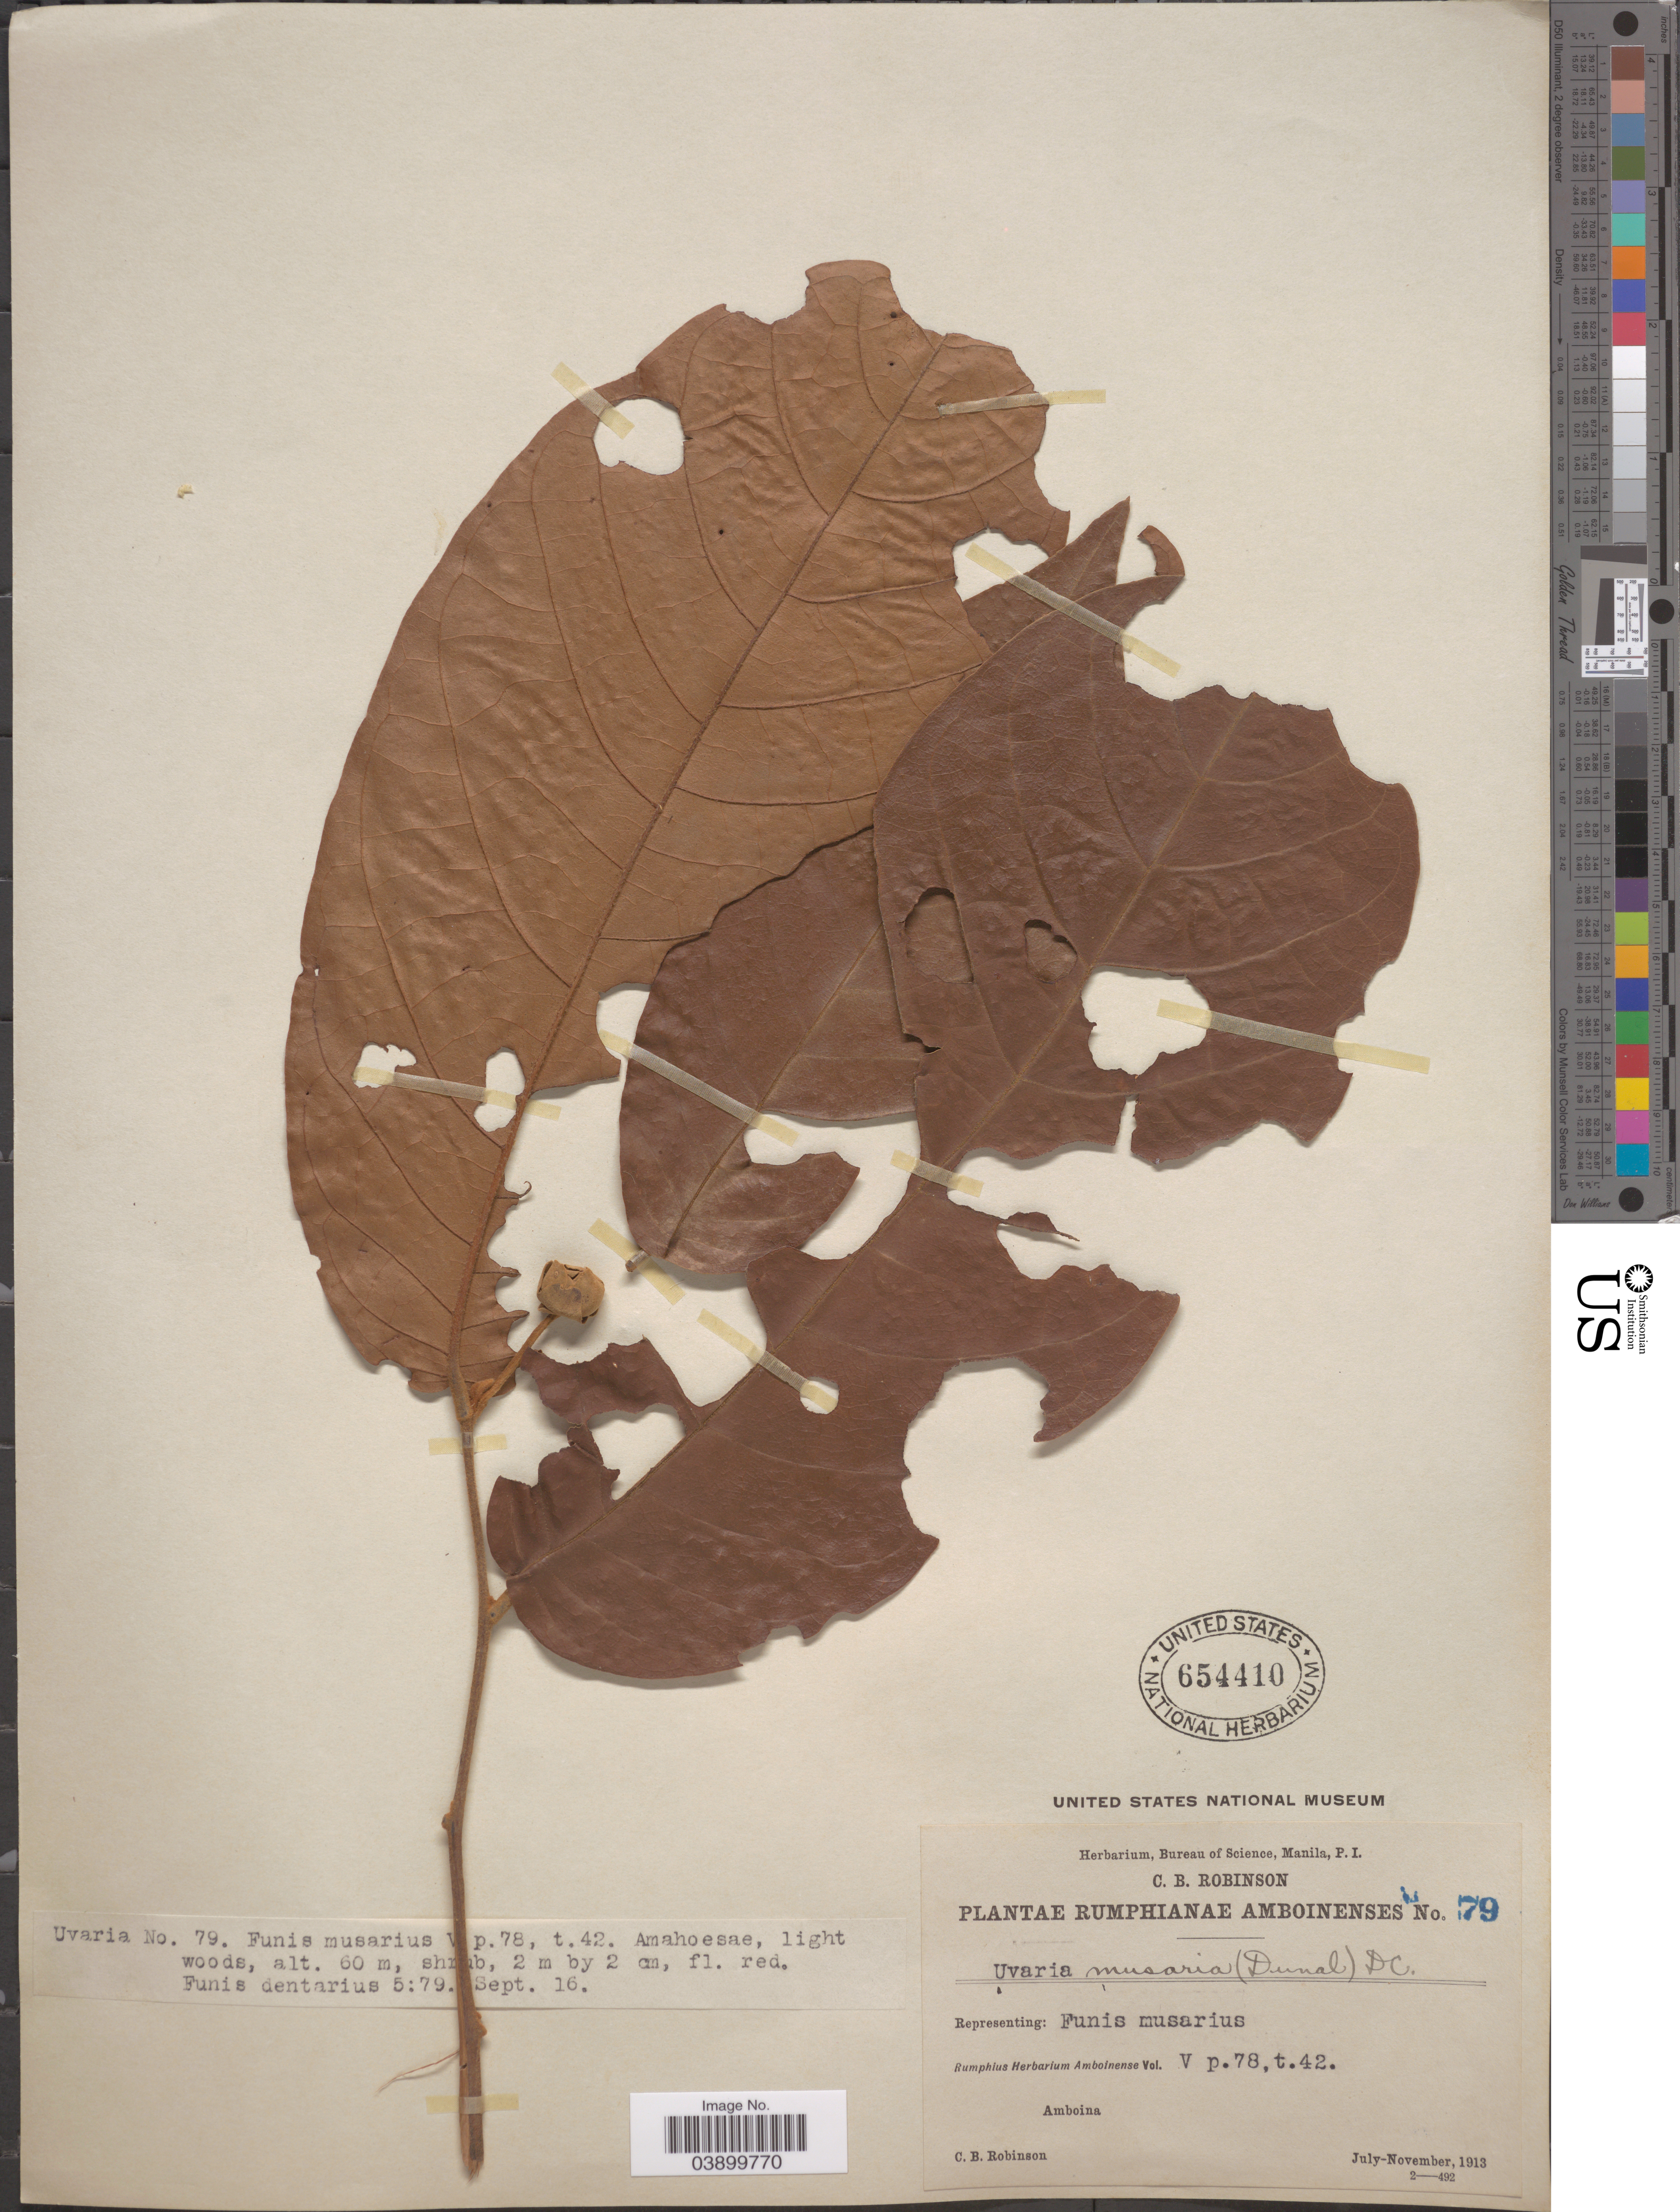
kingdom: Plantae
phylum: Tracheophyta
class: Magnoliopsida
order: Magnoliales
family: Annonaceae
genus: Uvaria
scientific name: Uvaria musaria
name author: (Dunal) DC.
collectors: C. Robinson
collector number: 79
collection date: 1913-09-16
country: Indonesia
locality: Amboina.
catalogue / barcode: US 654410